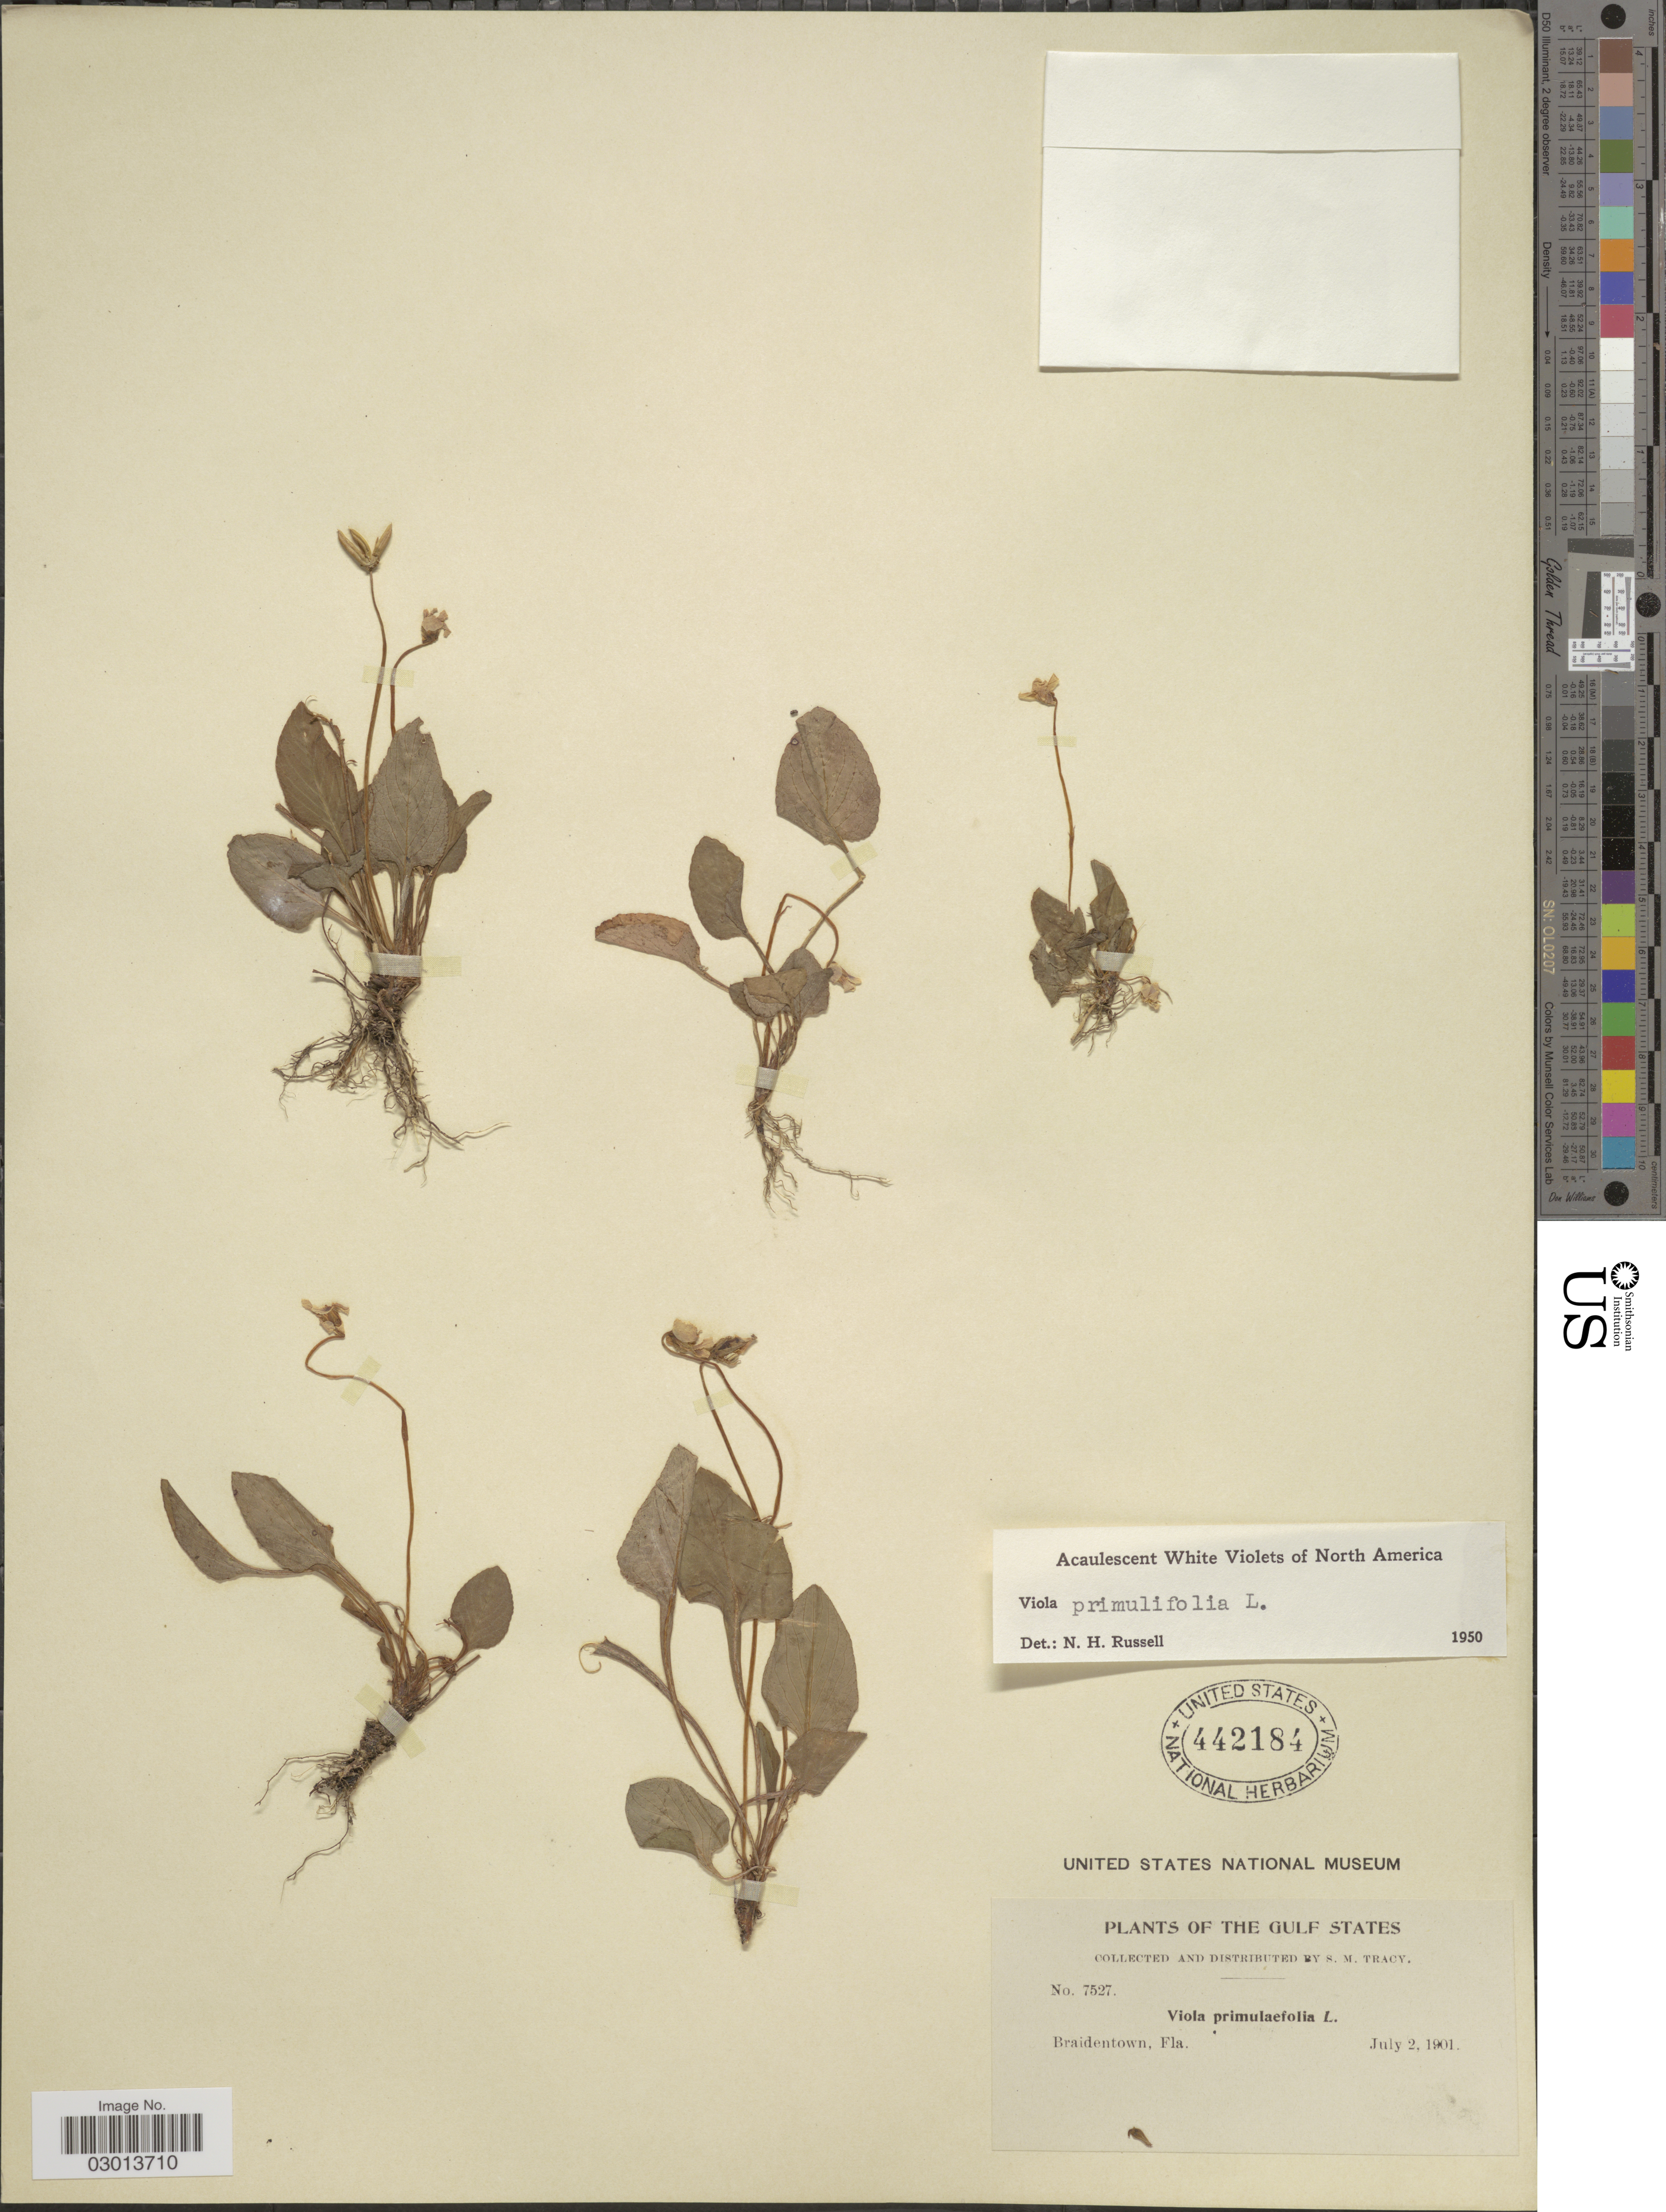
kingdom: Plantae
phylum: Tracheophyta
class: Magnoliopsida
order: Malpighiales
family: Violaceae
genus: Viola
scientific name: Viola primulifolia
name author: L.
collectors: S. M. Tracy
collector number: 7527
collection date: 1901-07-02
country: United States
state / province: Florida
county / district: Manatee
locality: The Gulf States. Braidentown, Fla.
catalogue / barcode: US 442184